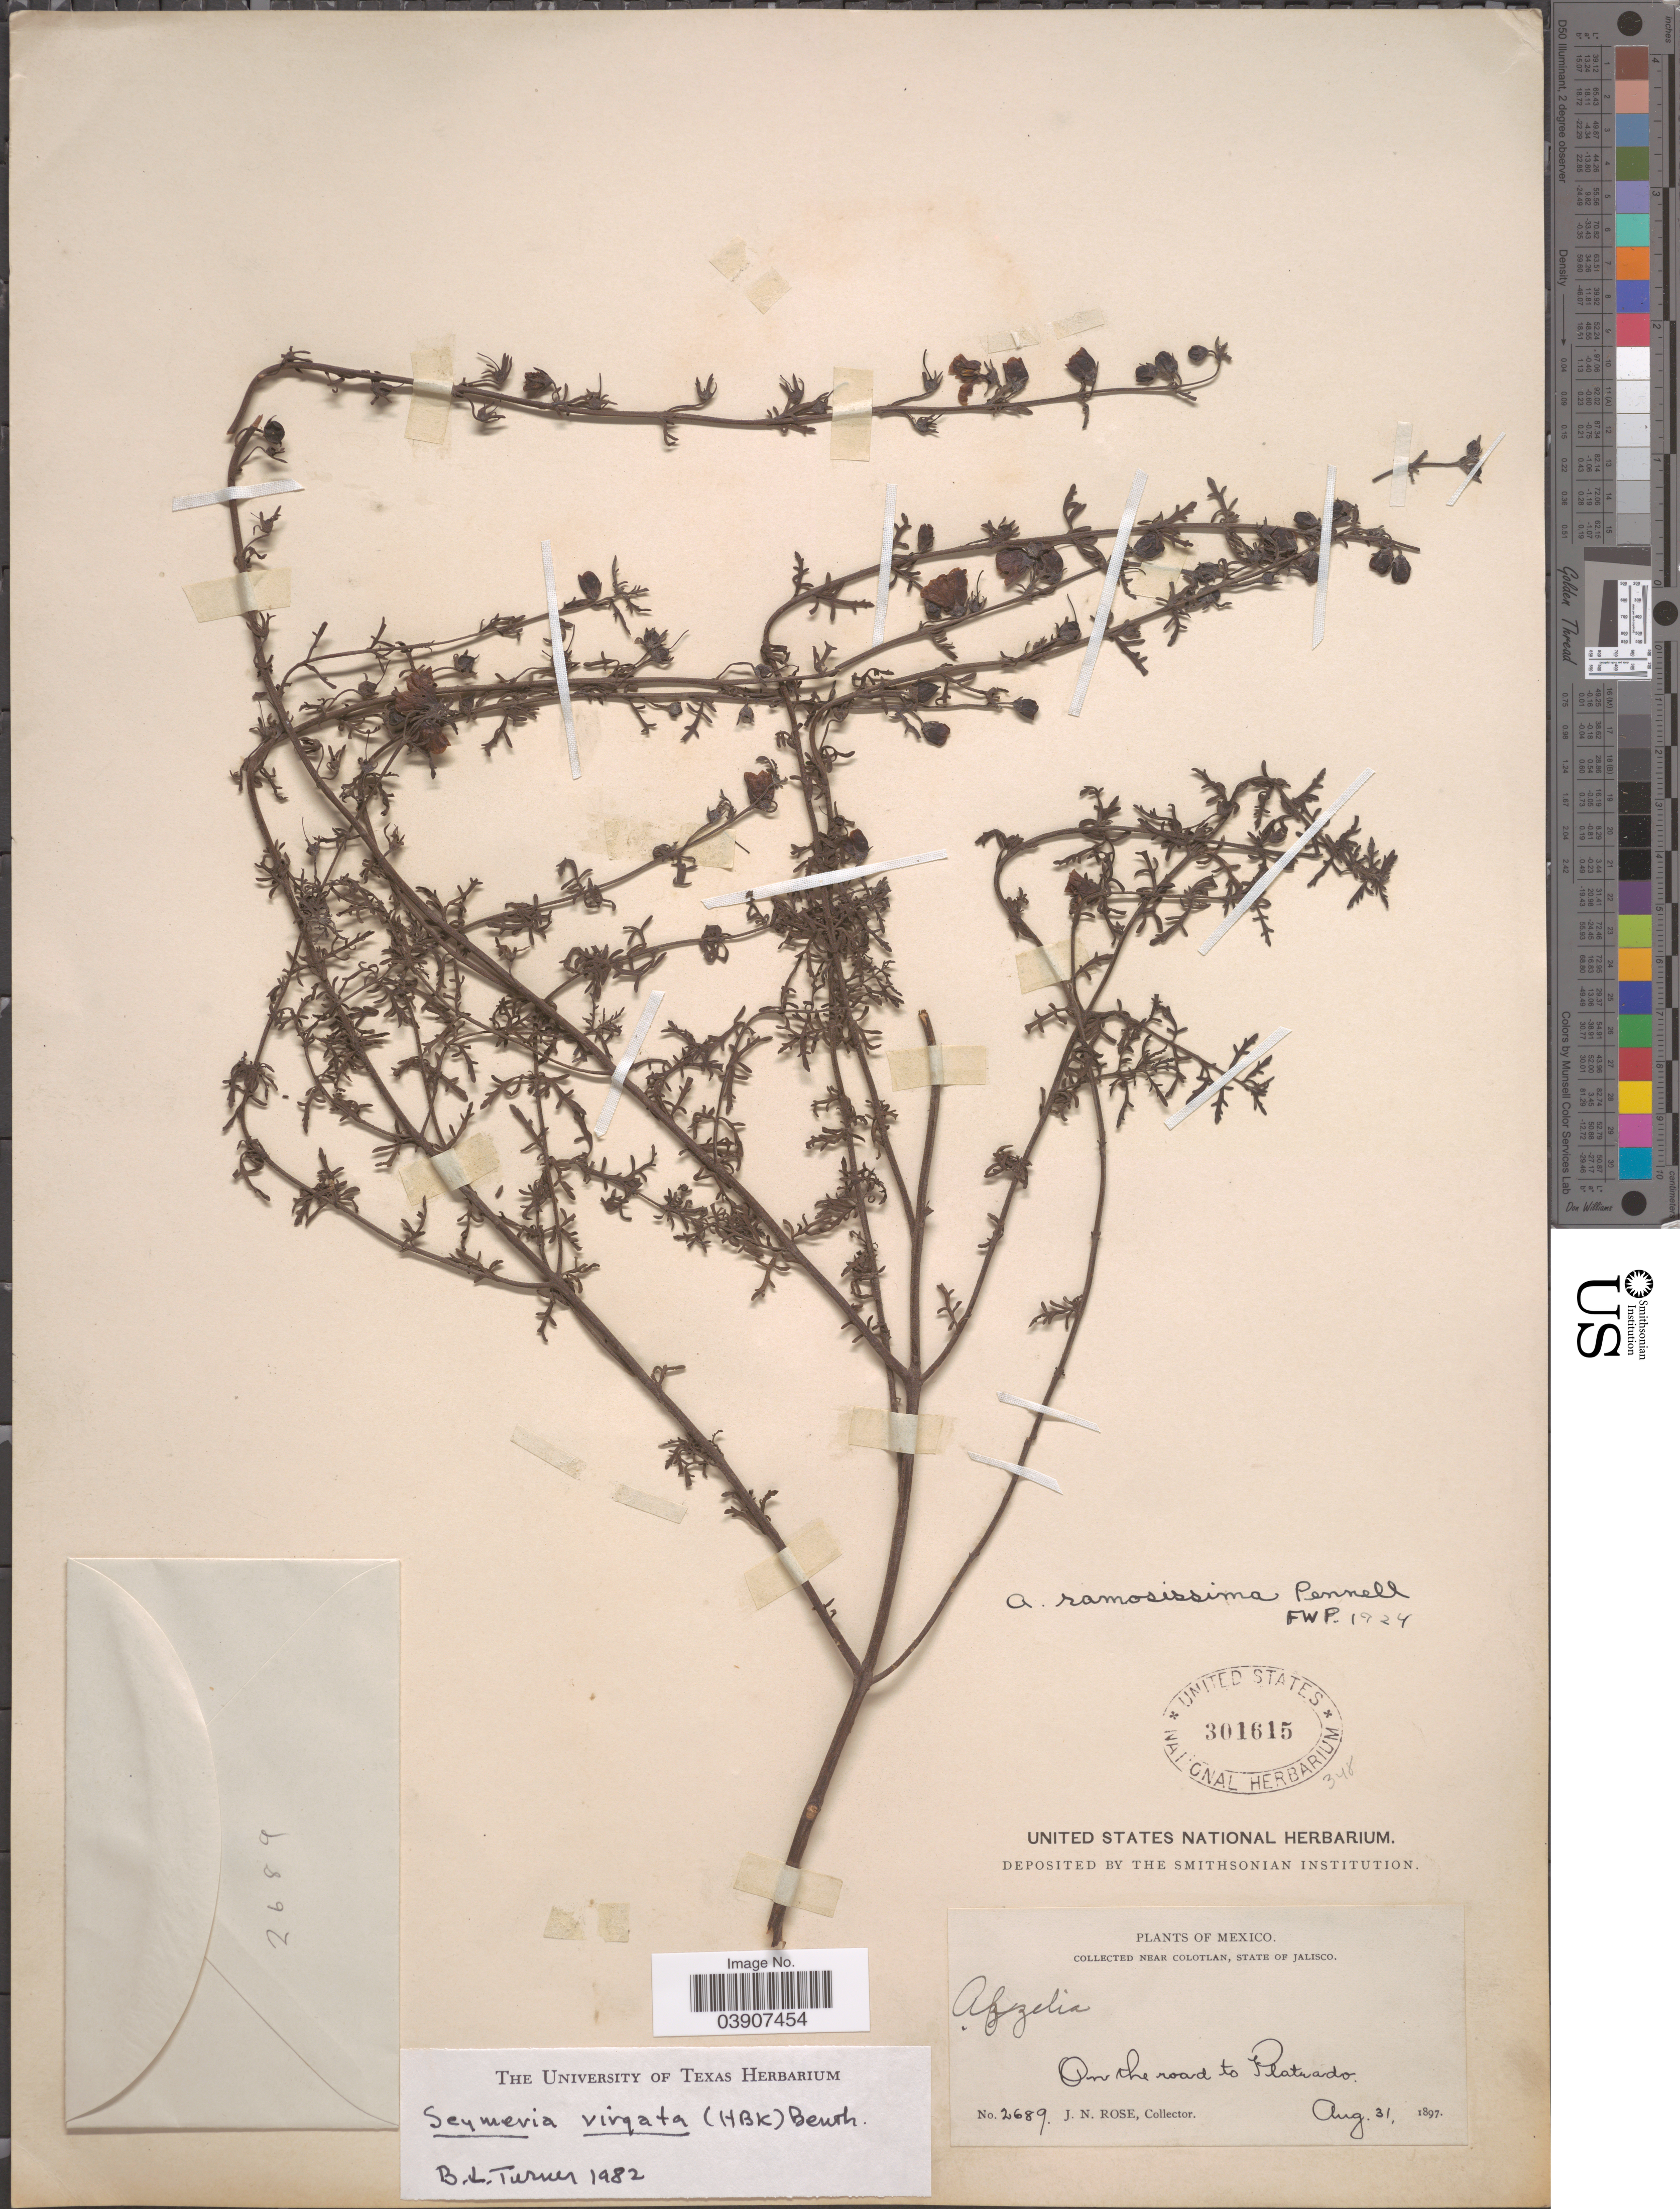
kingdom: Plantae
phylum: Tracheophyta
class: Magnoliopsida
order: Lamiales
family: Orobanchaceae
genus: Seymeria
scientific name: Seymeria virgata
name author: (Kunth) Benth.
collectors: J. N. Rose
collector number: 2689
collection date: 1897-08-31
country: Mexico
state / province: Jalisco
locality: Near Colotlan. On the rod to Plateado.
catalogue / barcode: US 301615